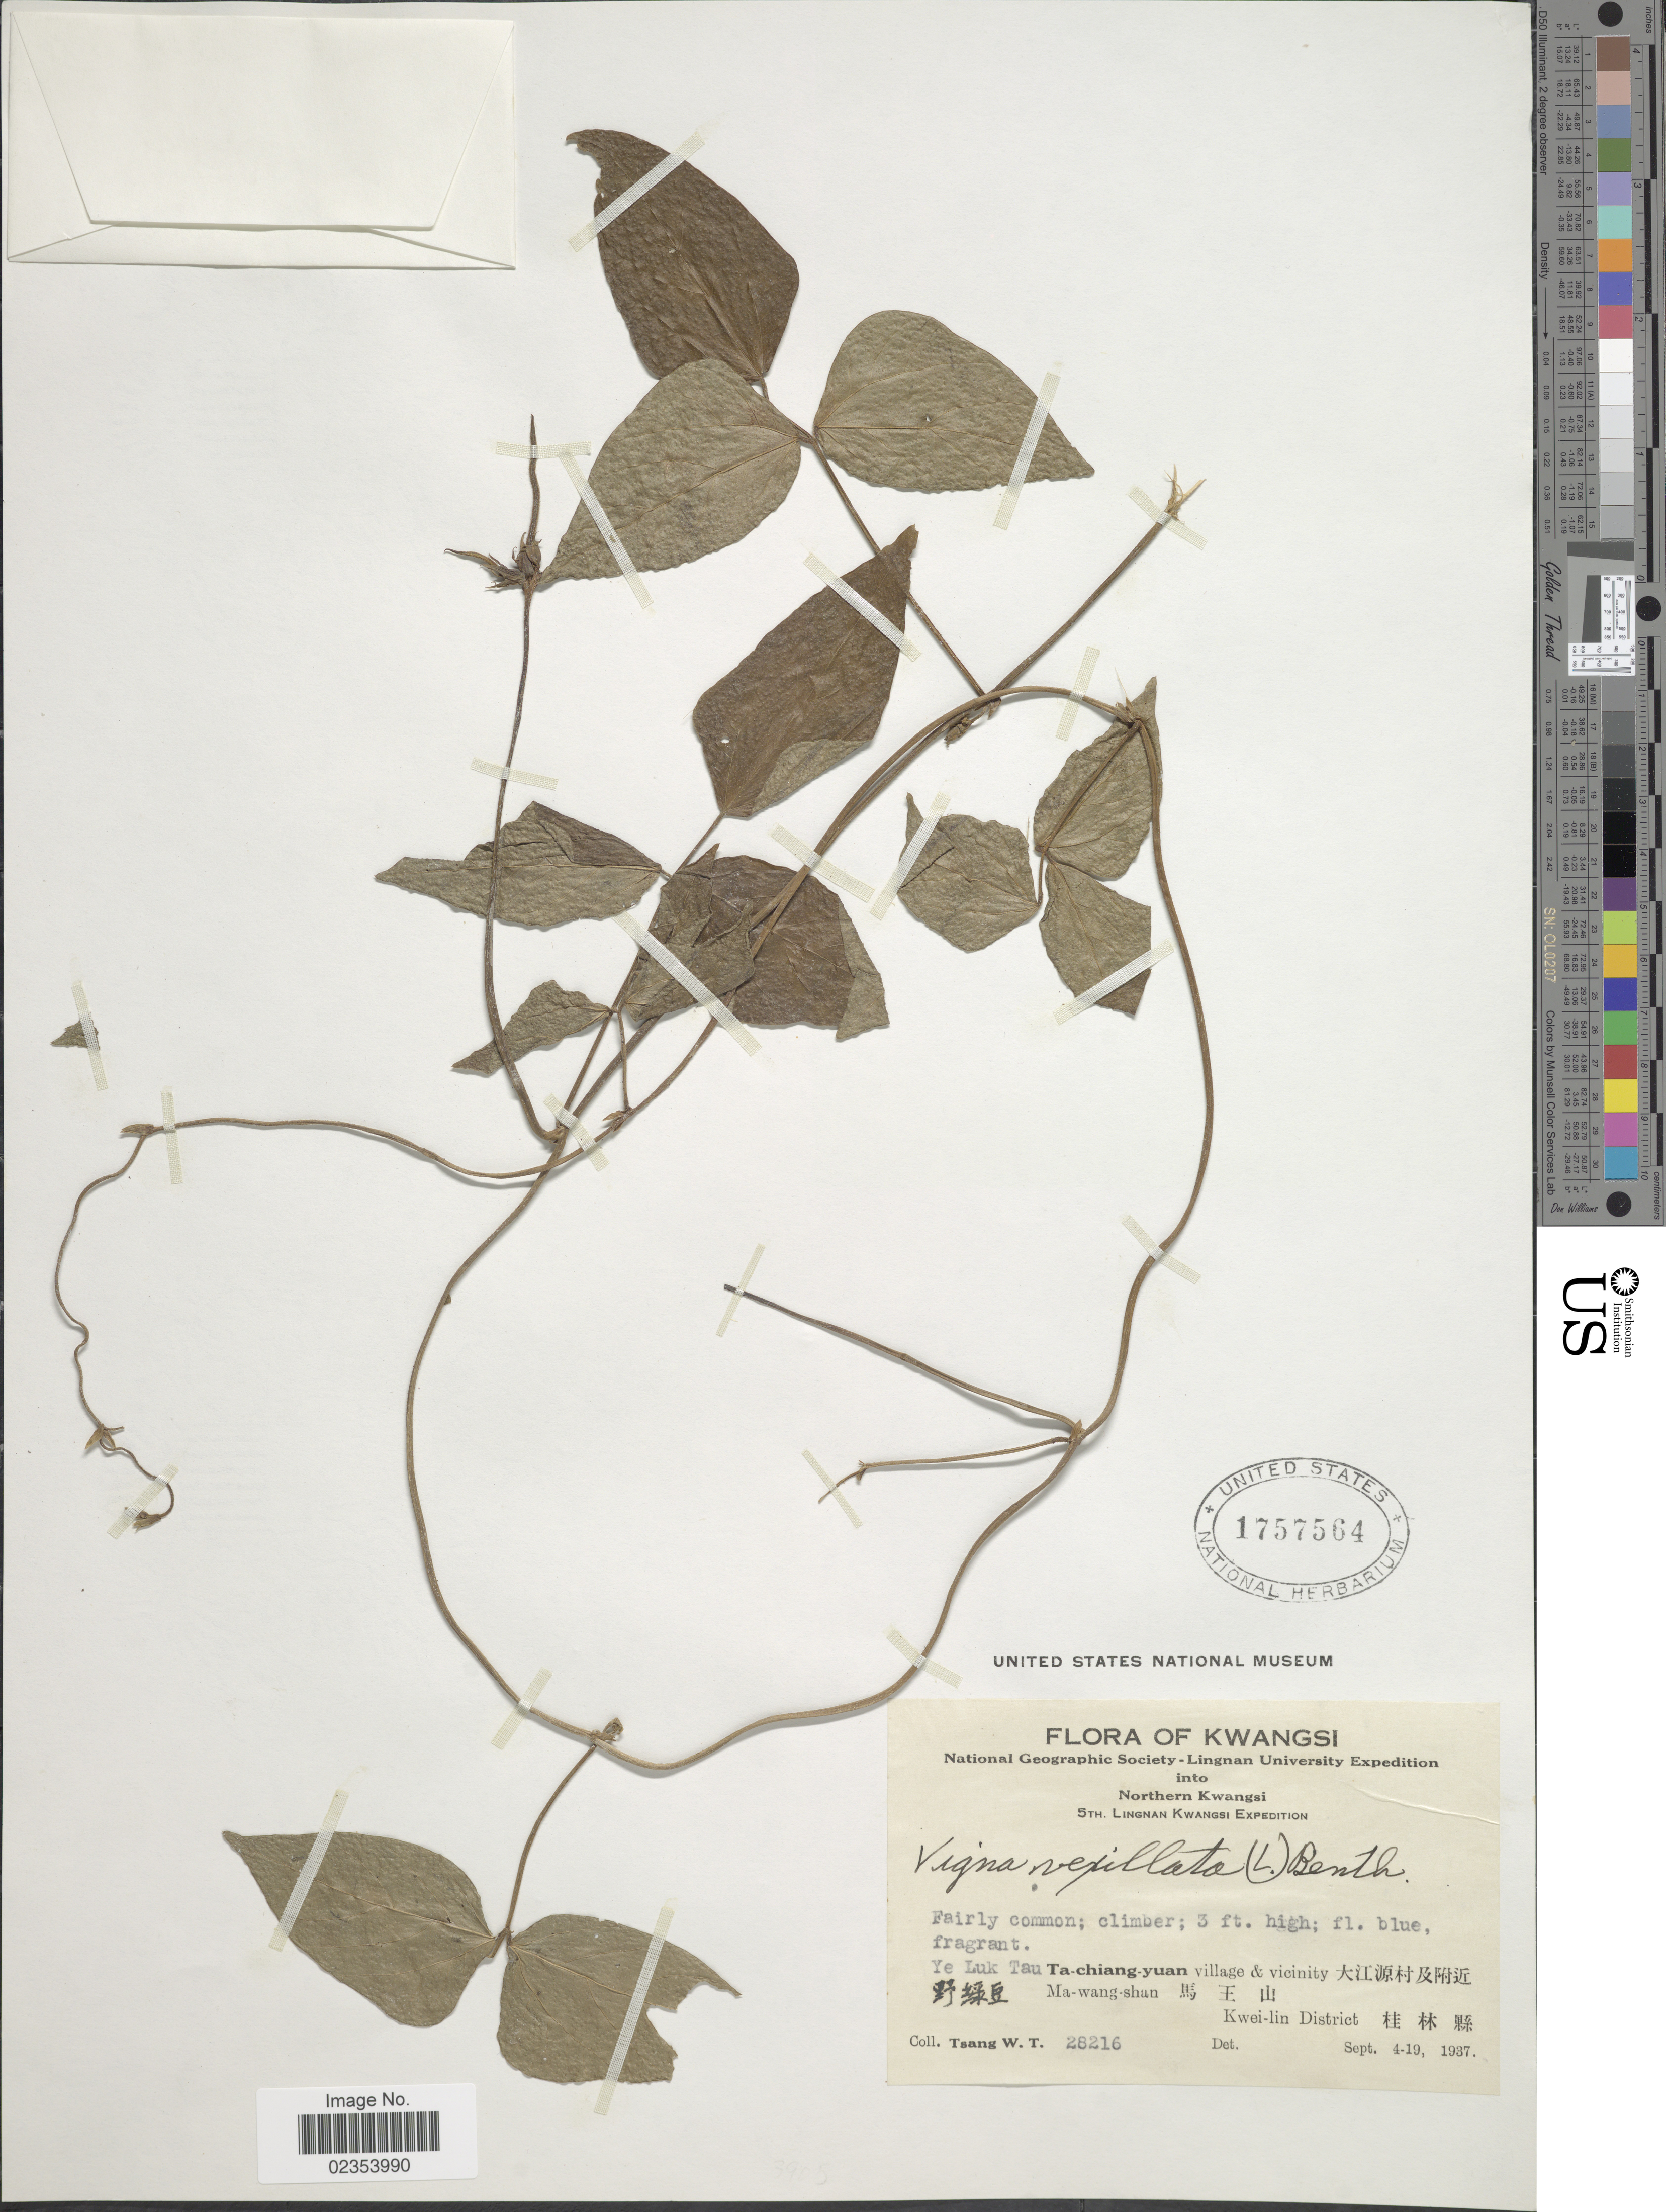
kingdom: Plantae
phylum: Tracheophyta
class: Magnoliopsida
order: Fabales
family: Fabaceae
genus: Vigna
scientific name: Vigna vexillata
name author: (L.) A. Rich.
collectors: W. T. Tsang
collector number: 28216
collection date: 1937-09-04/1937-09-19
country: China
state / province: Guangxi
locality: Kwangsi. Northern Kwangsi. Ye Luk Tau. Ta-chiang-yuan village & vicinity. Ma-wang-shan. Kwei-lin District.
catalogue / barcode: US 1757564